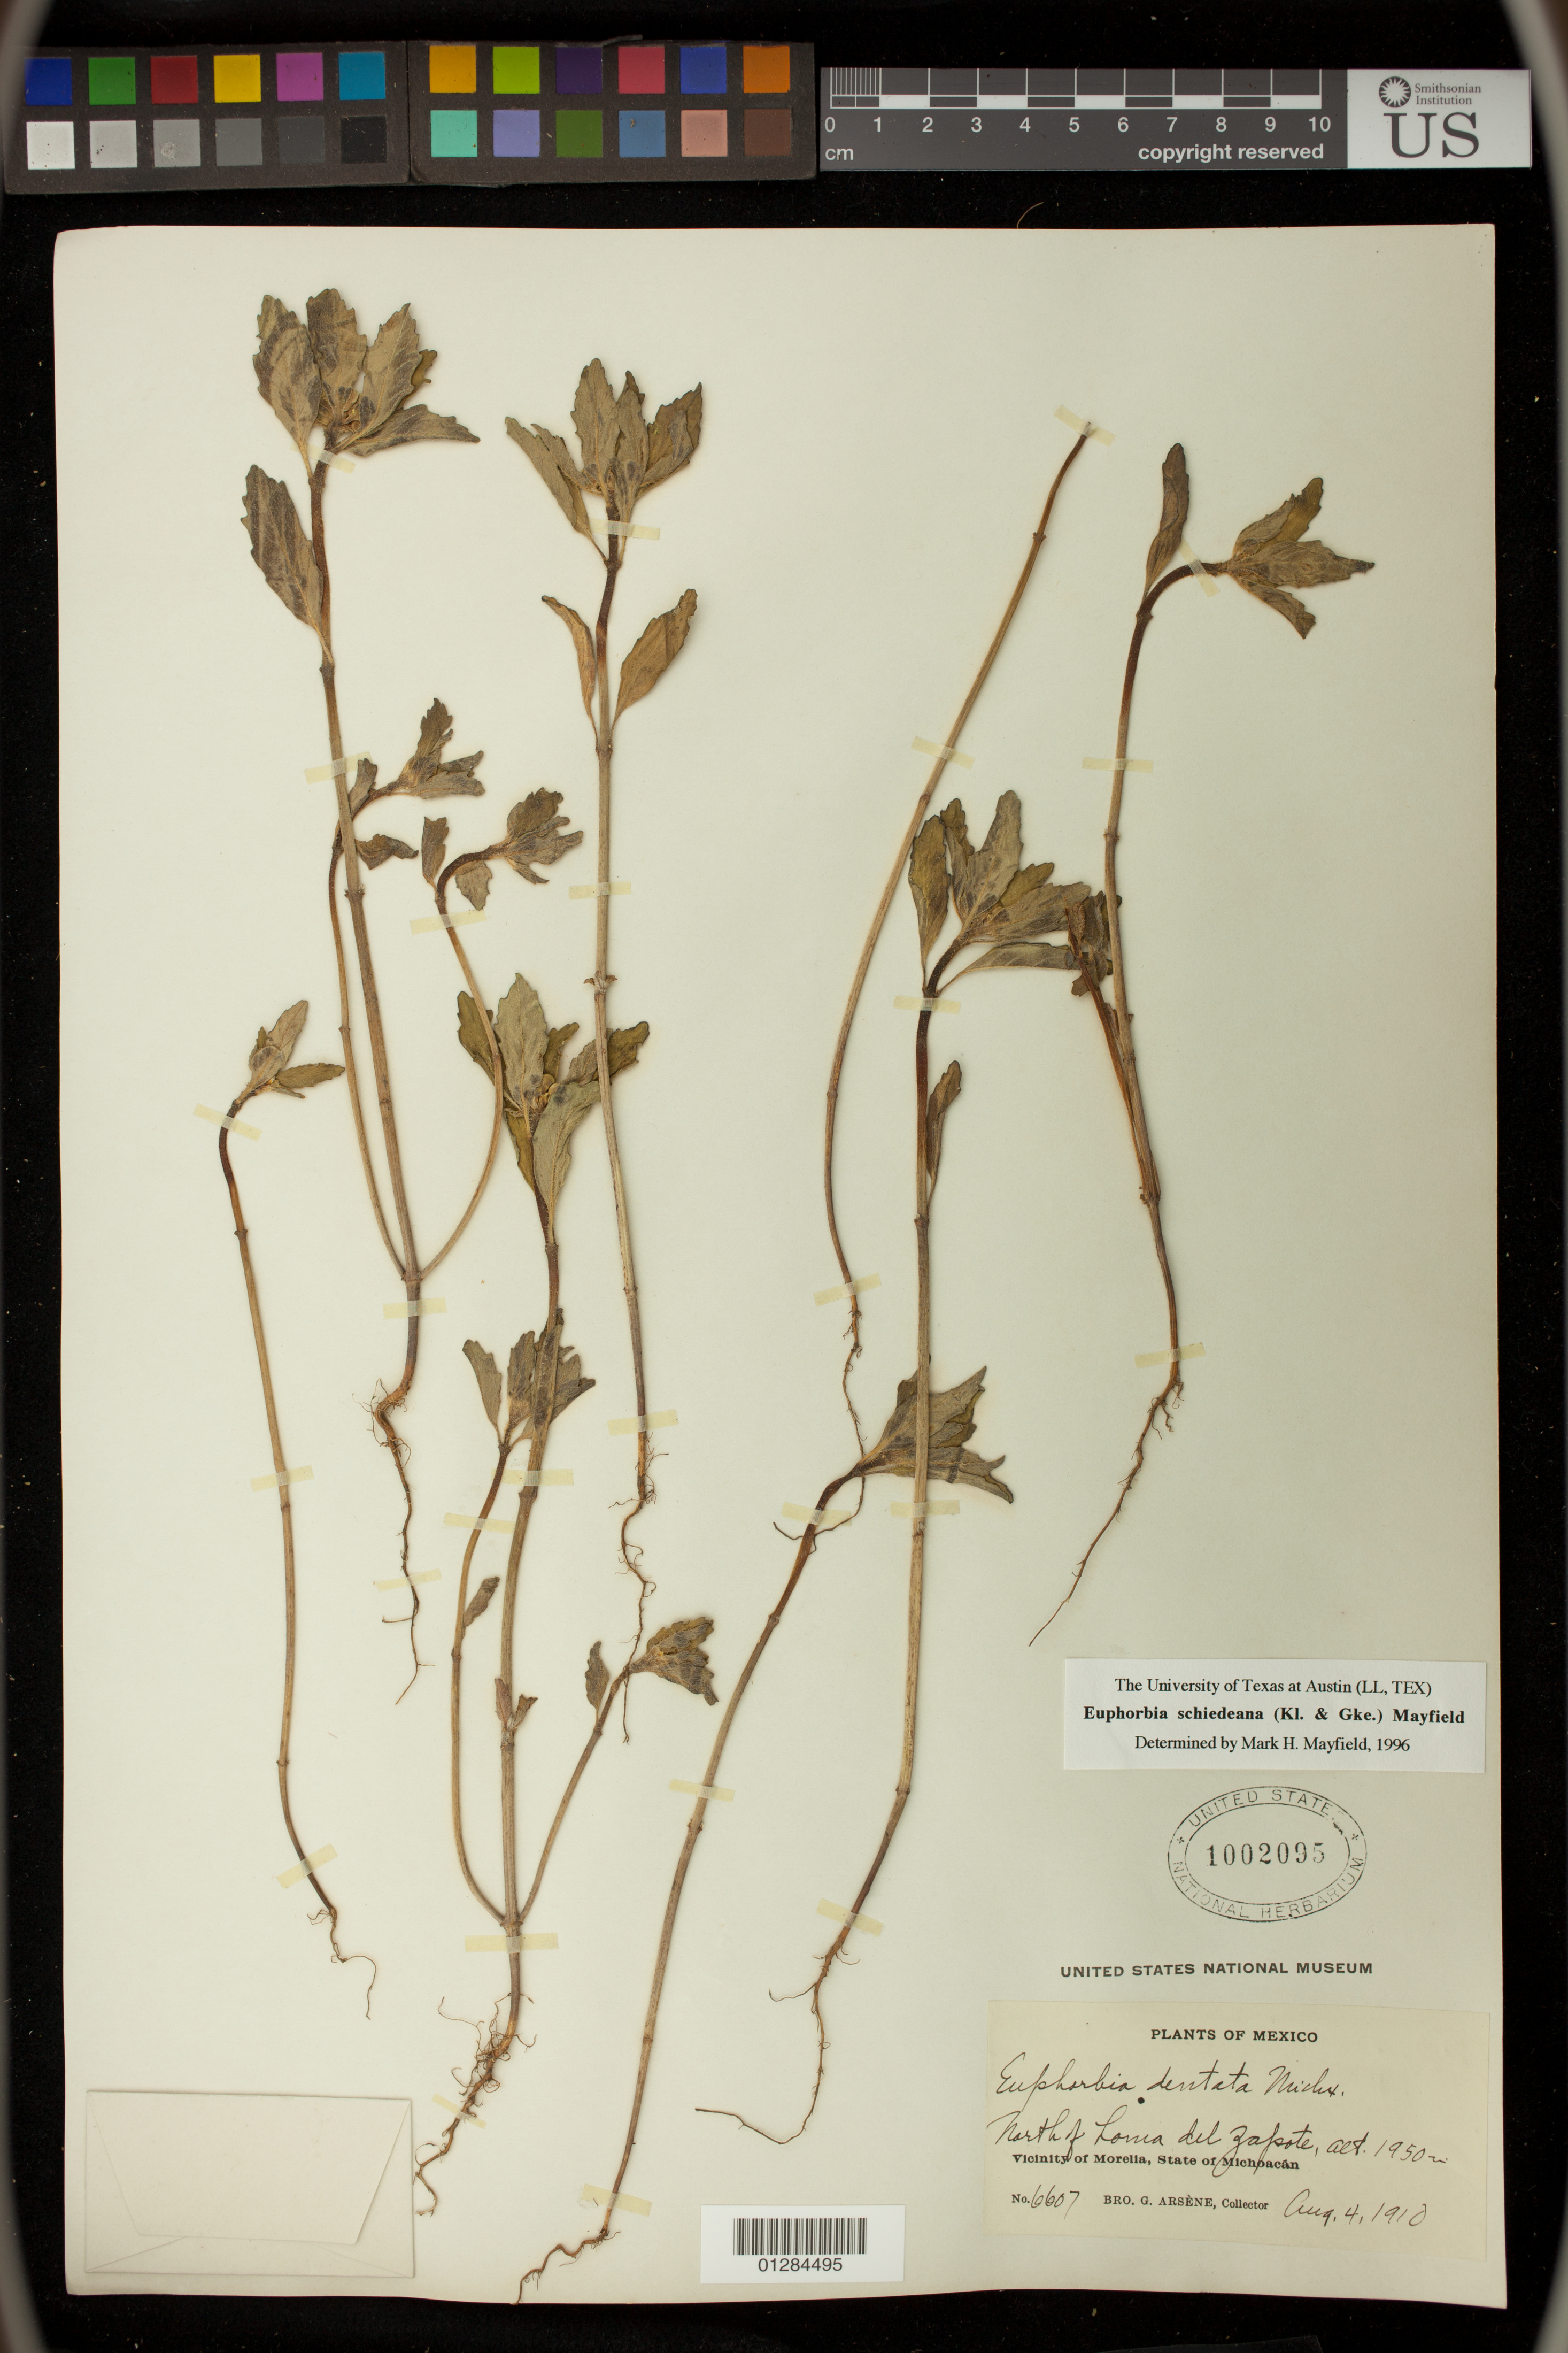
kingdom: Plantae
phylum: Tracheophyta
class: Magnoliopsida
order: Malpighiales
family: Euphorbiaceae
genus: Euphorbia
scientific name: Euphorbia schiedeana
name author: (Klotzsch & Garcke) Mayfield ex C. Nelson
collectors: Bro. G. Arsène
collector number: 6607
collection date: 1910-08-04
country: Mexico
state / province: Michoacán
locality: vicinity of Morelia. North of Lorna del Zapote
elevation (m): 1950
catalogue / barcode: US 1002095